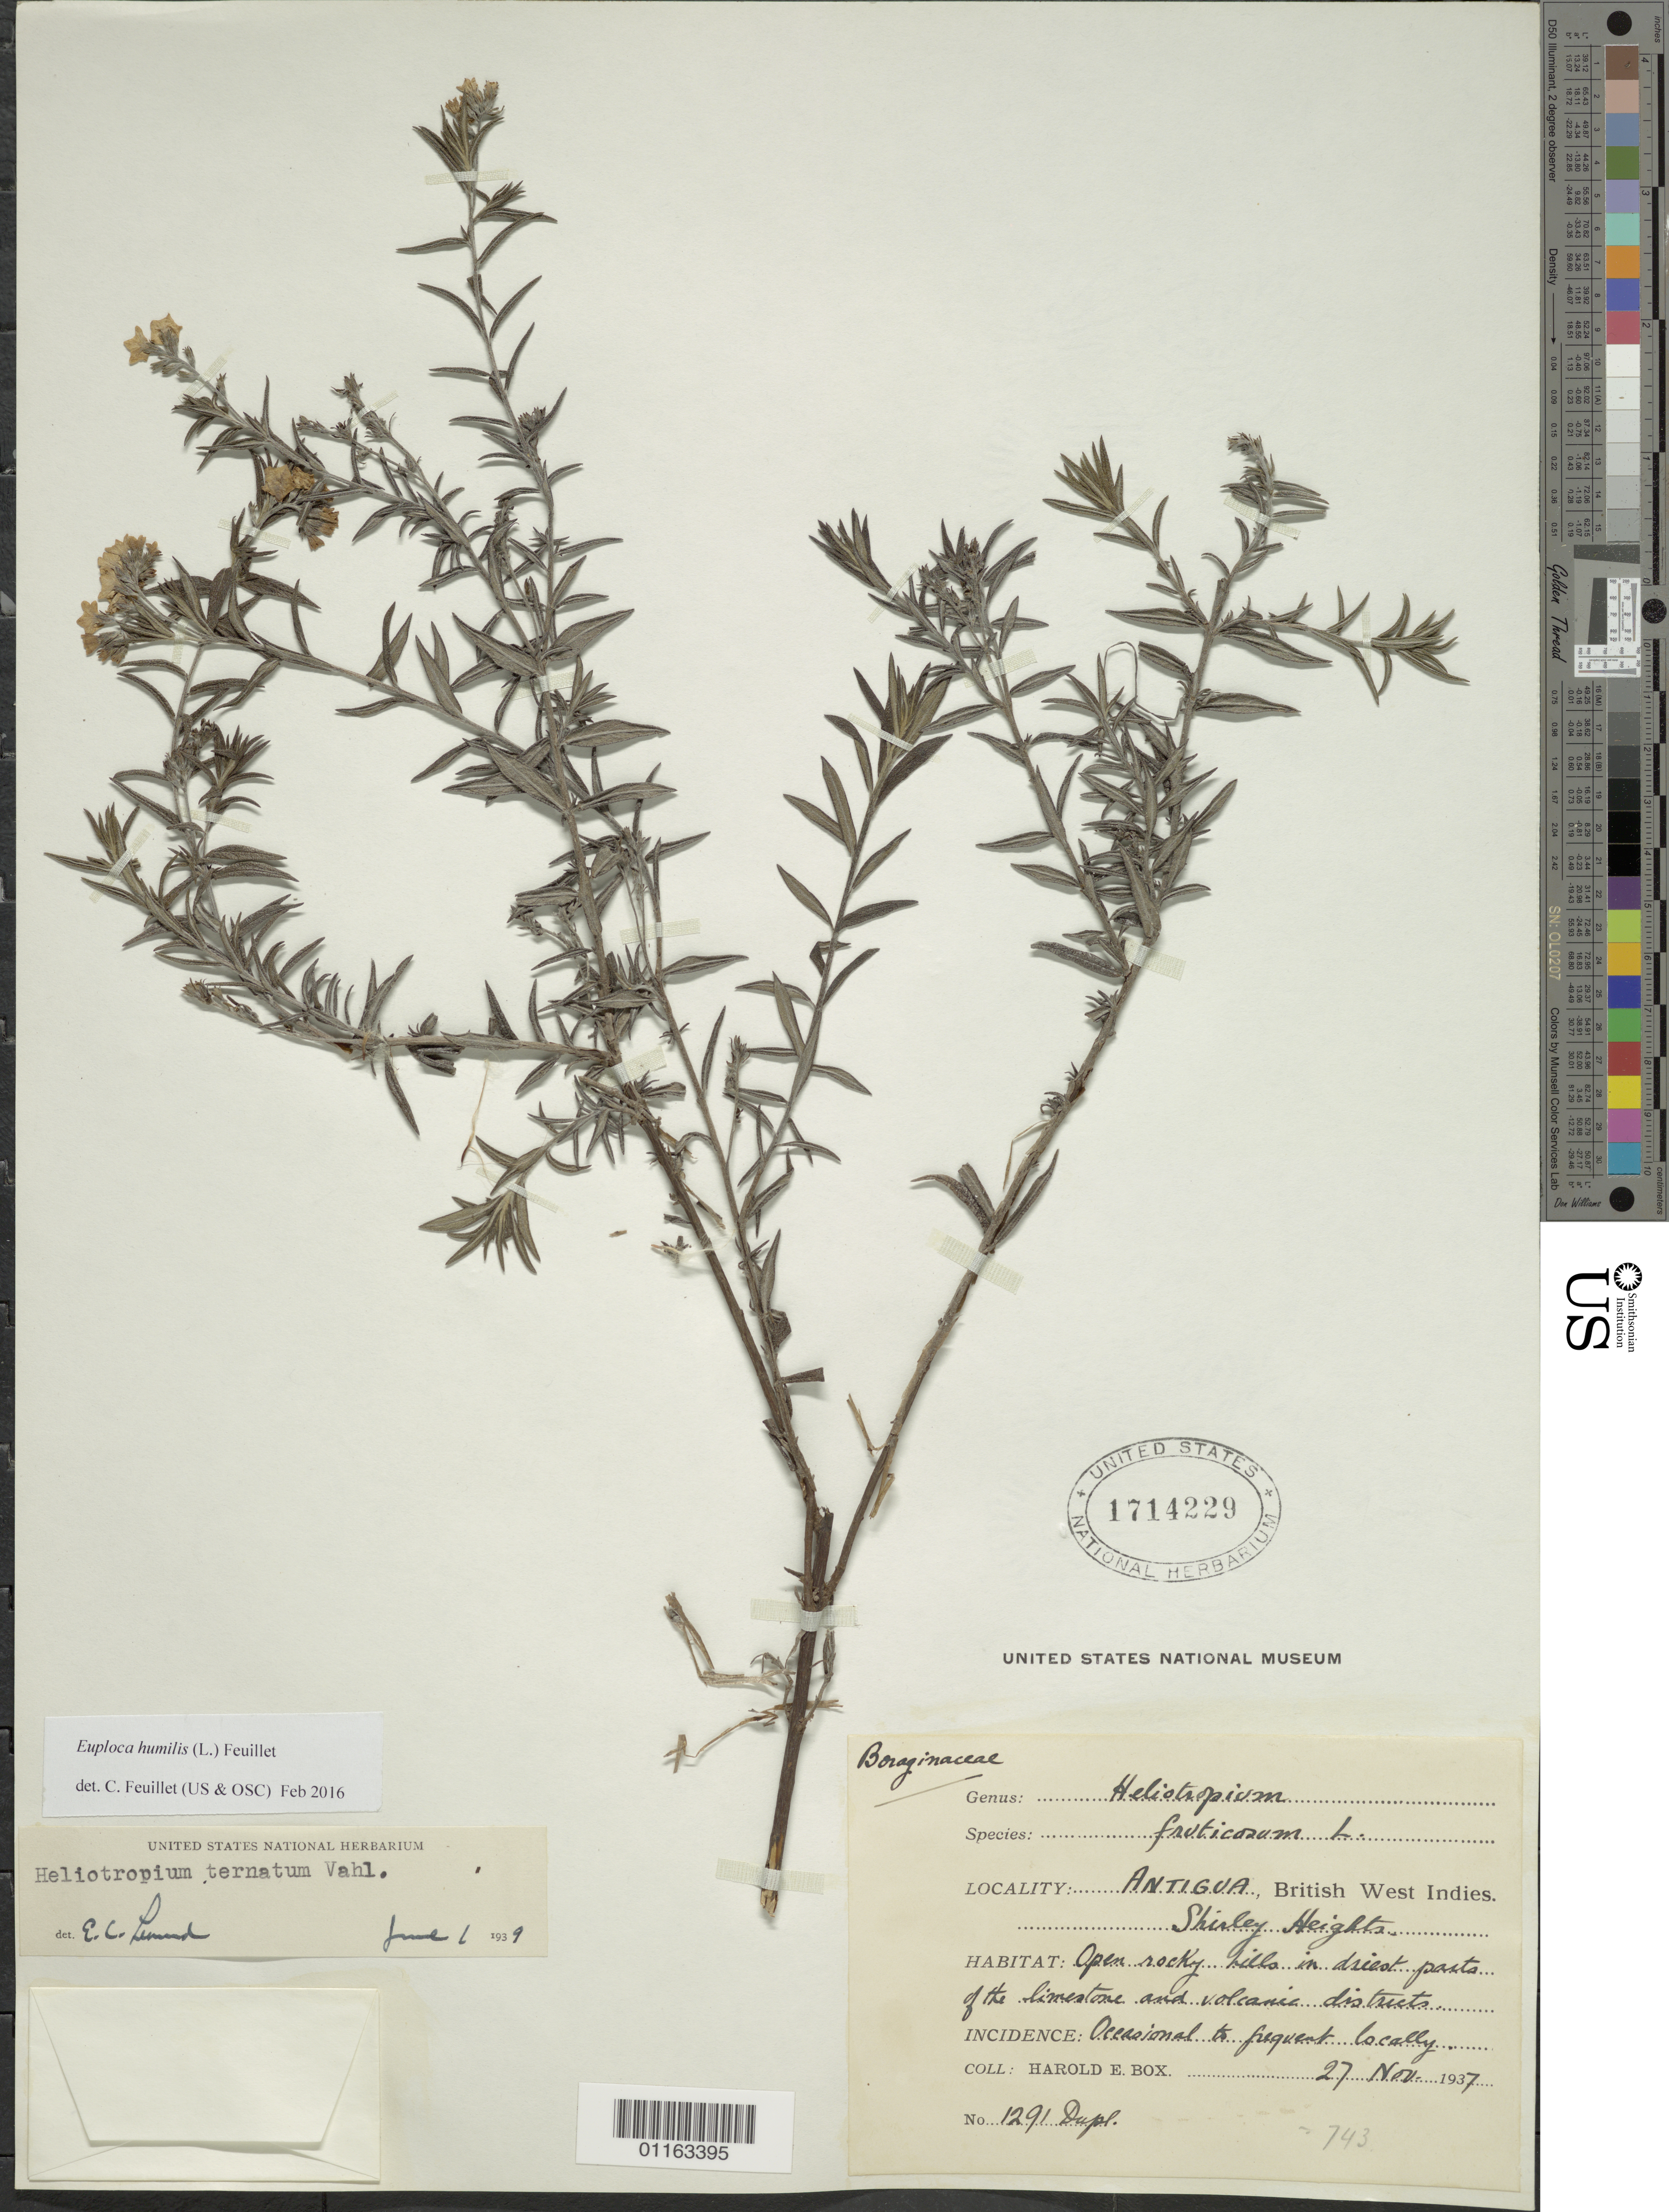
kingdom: Plantae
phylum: Tracheophyta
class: Magnoliopsida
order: Boraginales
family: Heliotropiaceae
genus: Euploca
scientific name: Euploca humilis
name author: (L.) Feuillet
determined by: Feuillet, C.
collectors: H. E. Box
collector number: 1291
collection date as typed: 27 Nov 1937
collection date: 1937-11-27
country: Antigua and Barbuda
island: Antigua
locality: Shirley Heights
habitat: Open rocky hills in driest parts of the limestone and volcanic distircts, occasional and frequent locally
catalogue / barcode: US 1714229